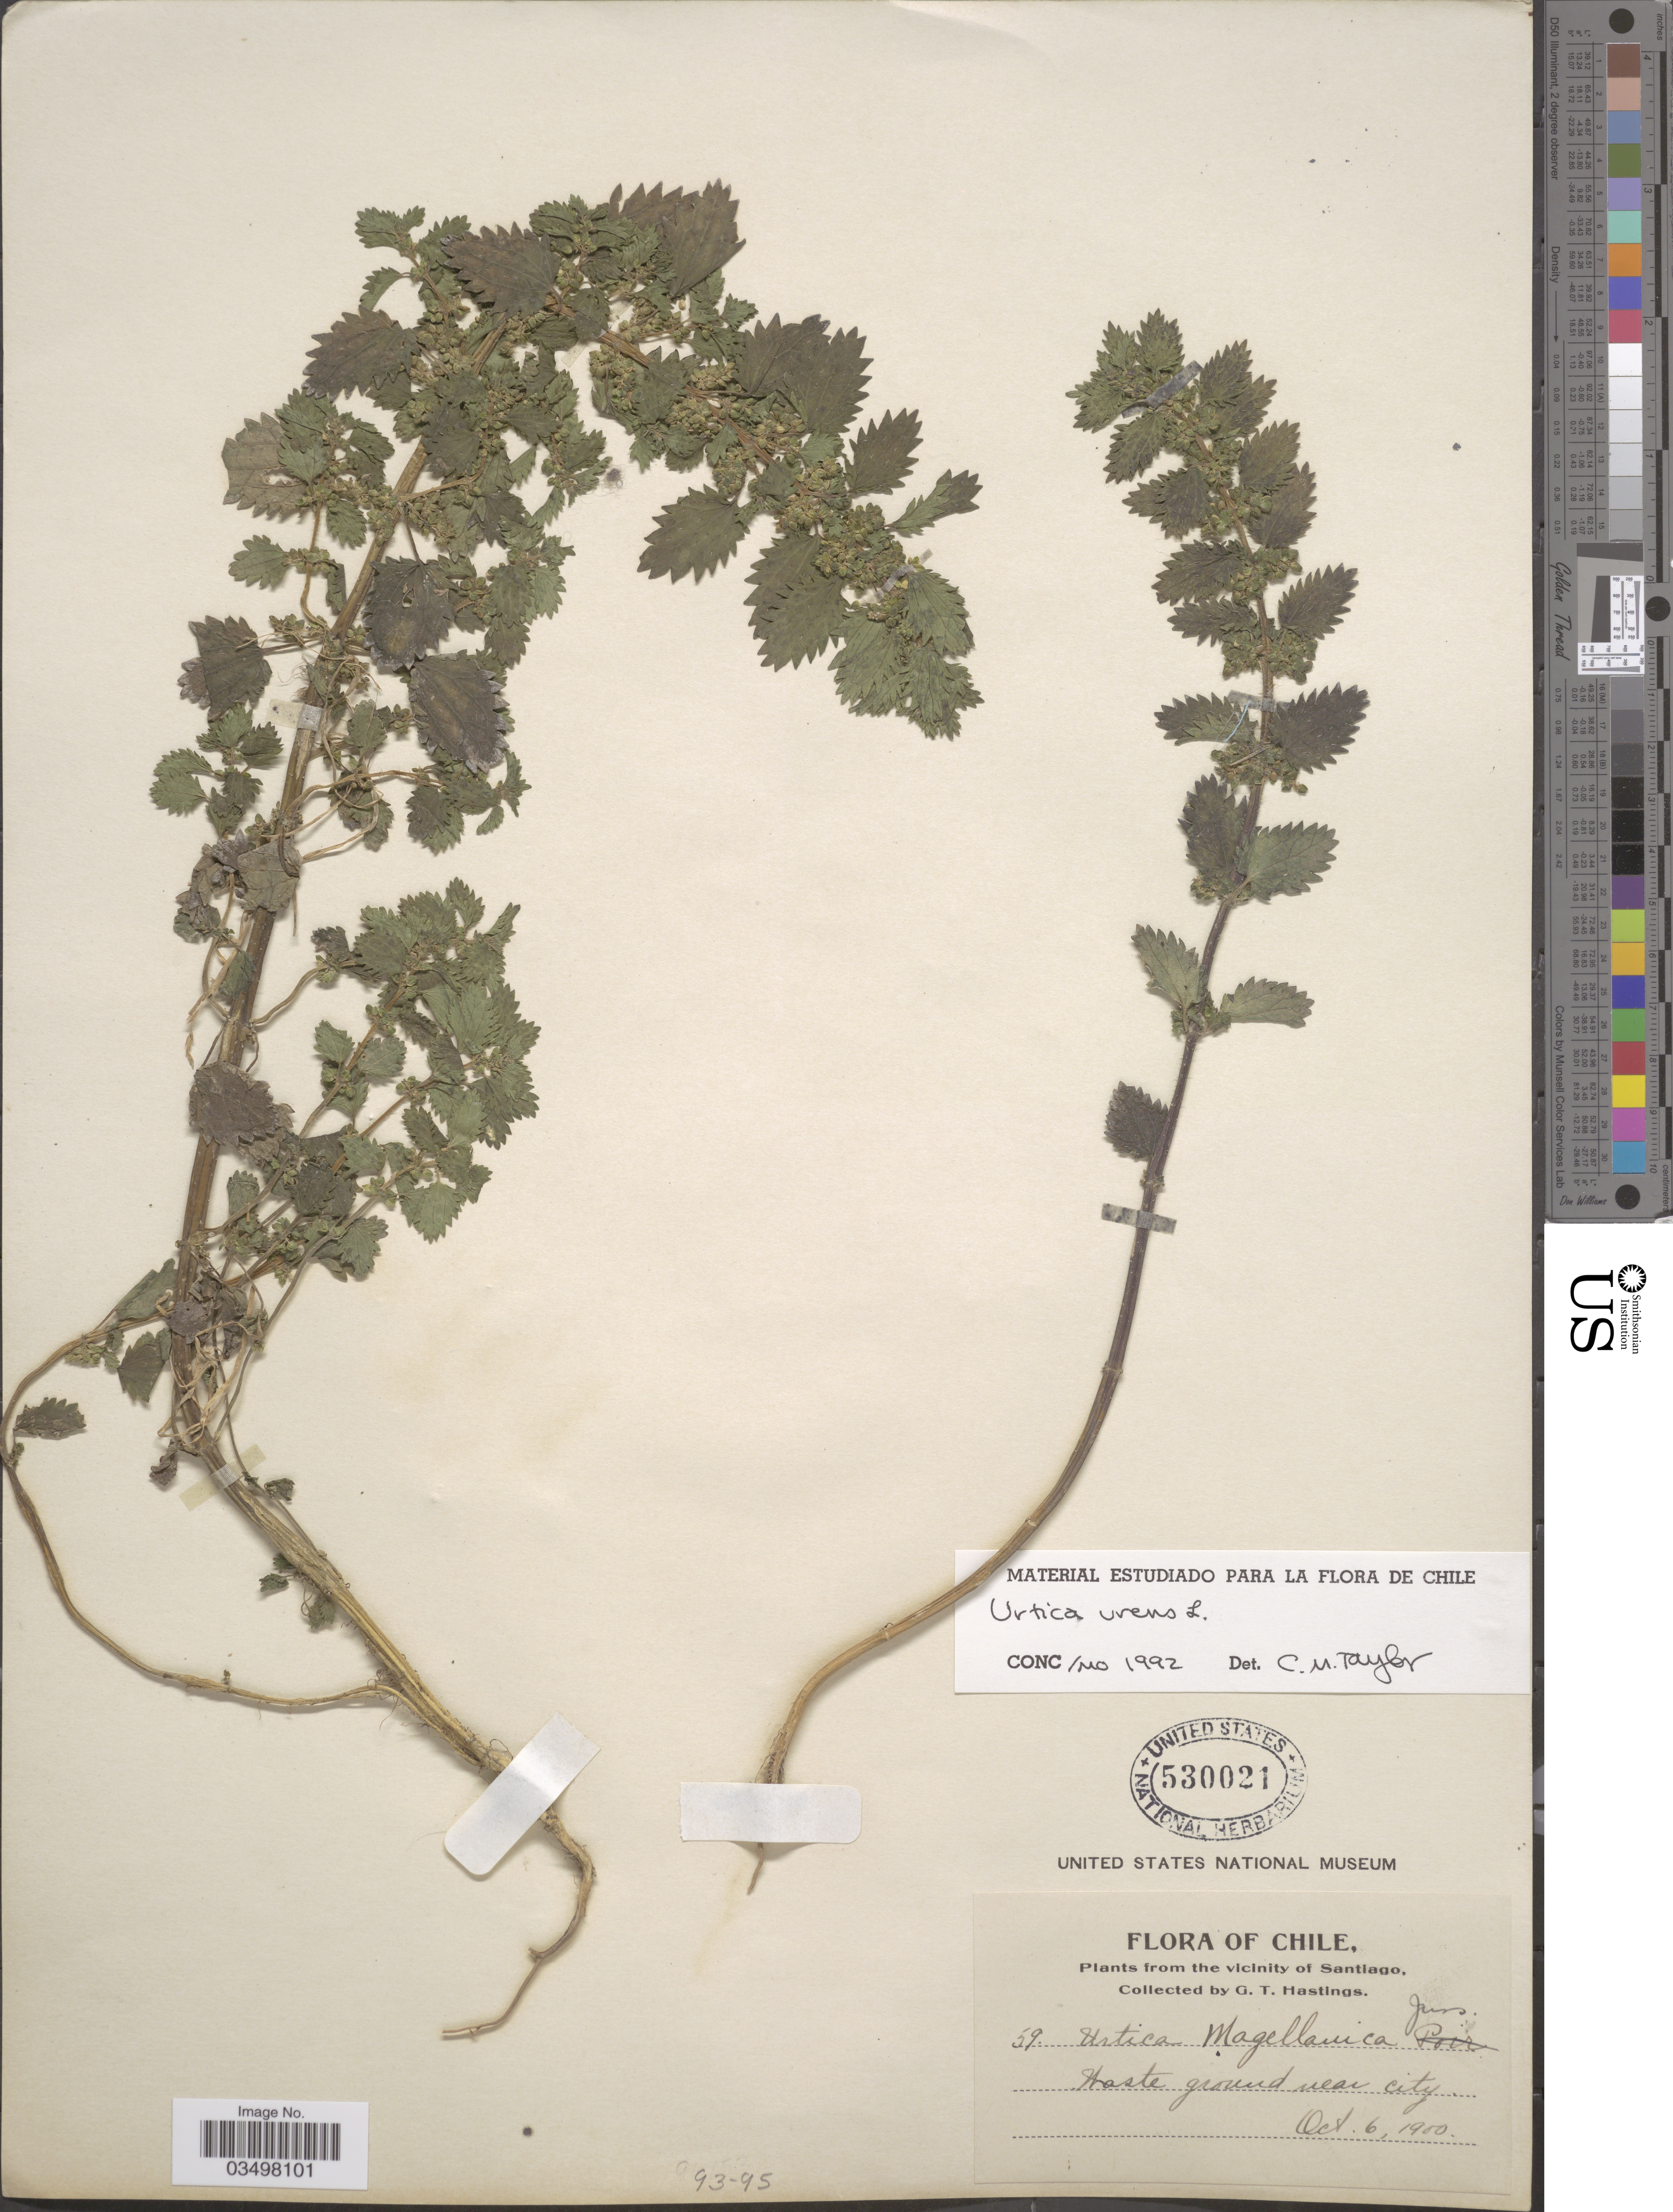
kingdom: Plantae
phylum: Tracheophyta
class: Magnoliopsida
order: Rosales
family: Urticaceae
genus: Urtica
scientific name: Urtica urens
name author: L.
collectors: G. Hastings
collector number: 59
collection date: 1900-10-06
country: Chile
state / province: Región Metropolitana (RM)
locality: The vicinity of Santiago. Waste ground near city.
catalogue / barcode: US 530021